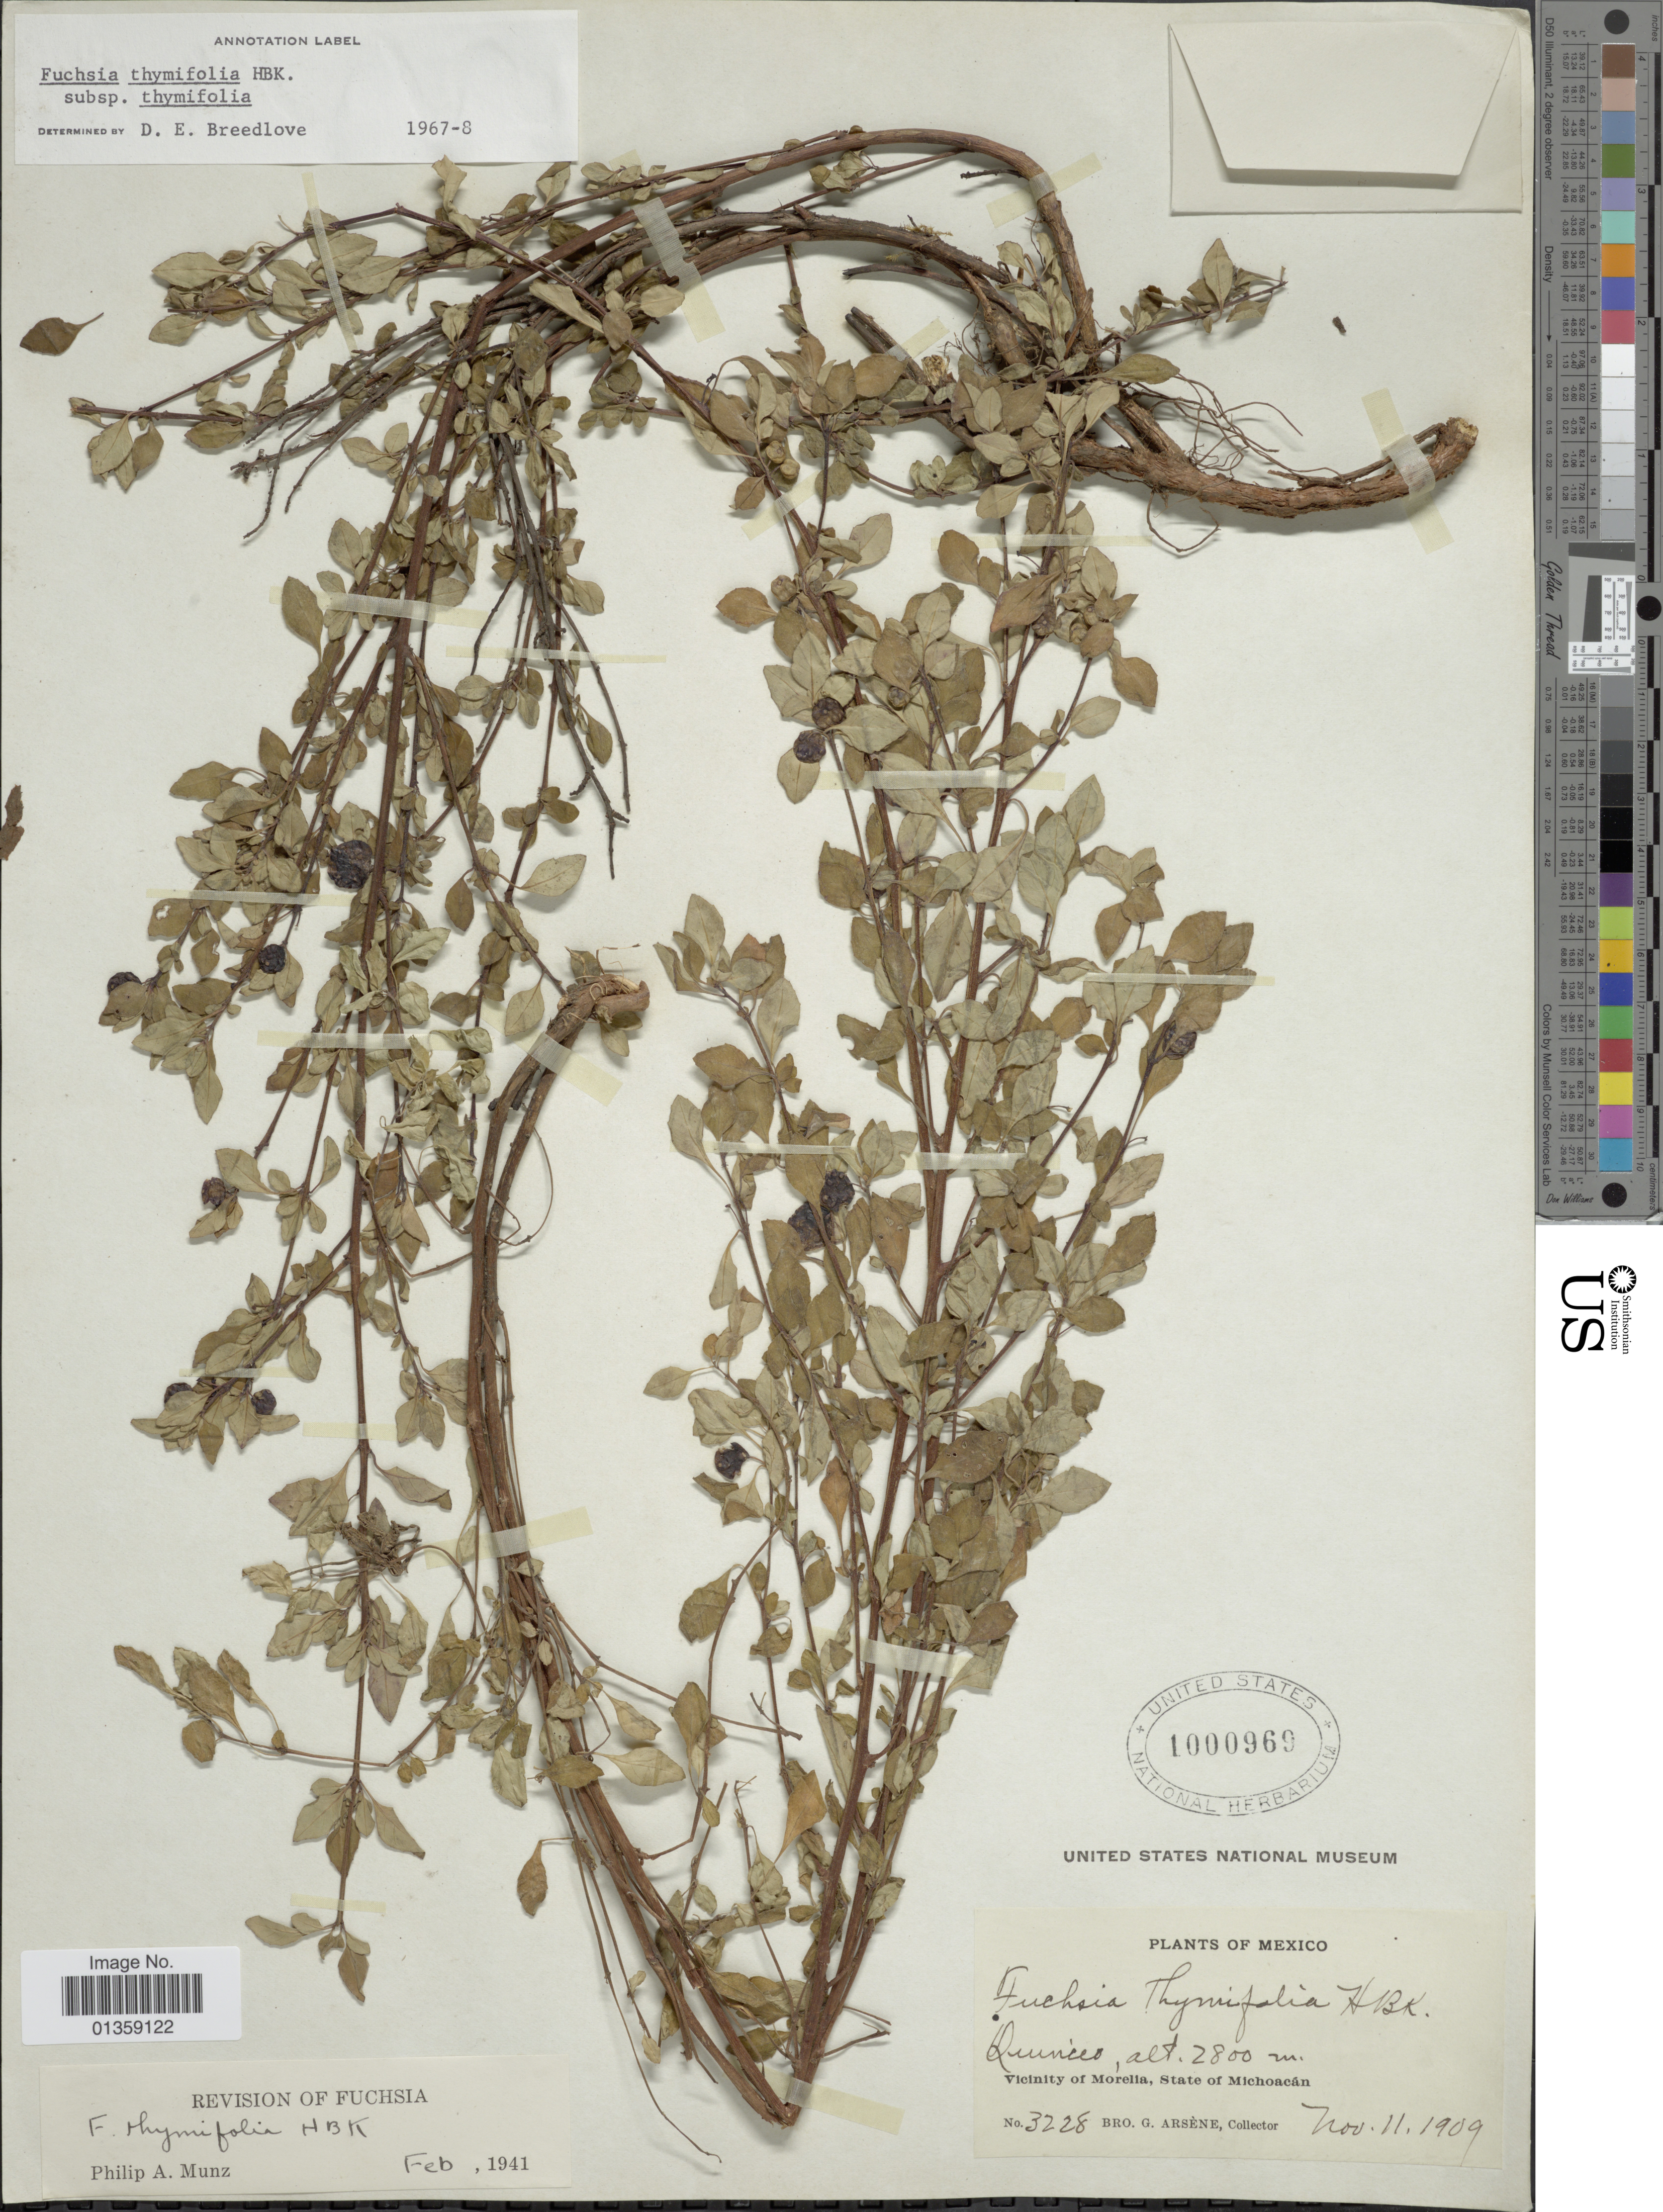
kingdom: Plantae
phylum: Tracheophyta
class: Magnoliopsida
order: Myrtales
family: Onagraceae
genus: Fuchsia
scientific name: Fuchsia thymifolia subsp. thymifolia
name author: Kunth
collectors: Bro. G. Arsène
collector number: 3228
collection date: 1909-11-11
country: Mexico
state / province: Michoacán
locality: Quinceo, Vicinity of Morelia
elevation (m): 2800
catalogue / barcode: US 1000969